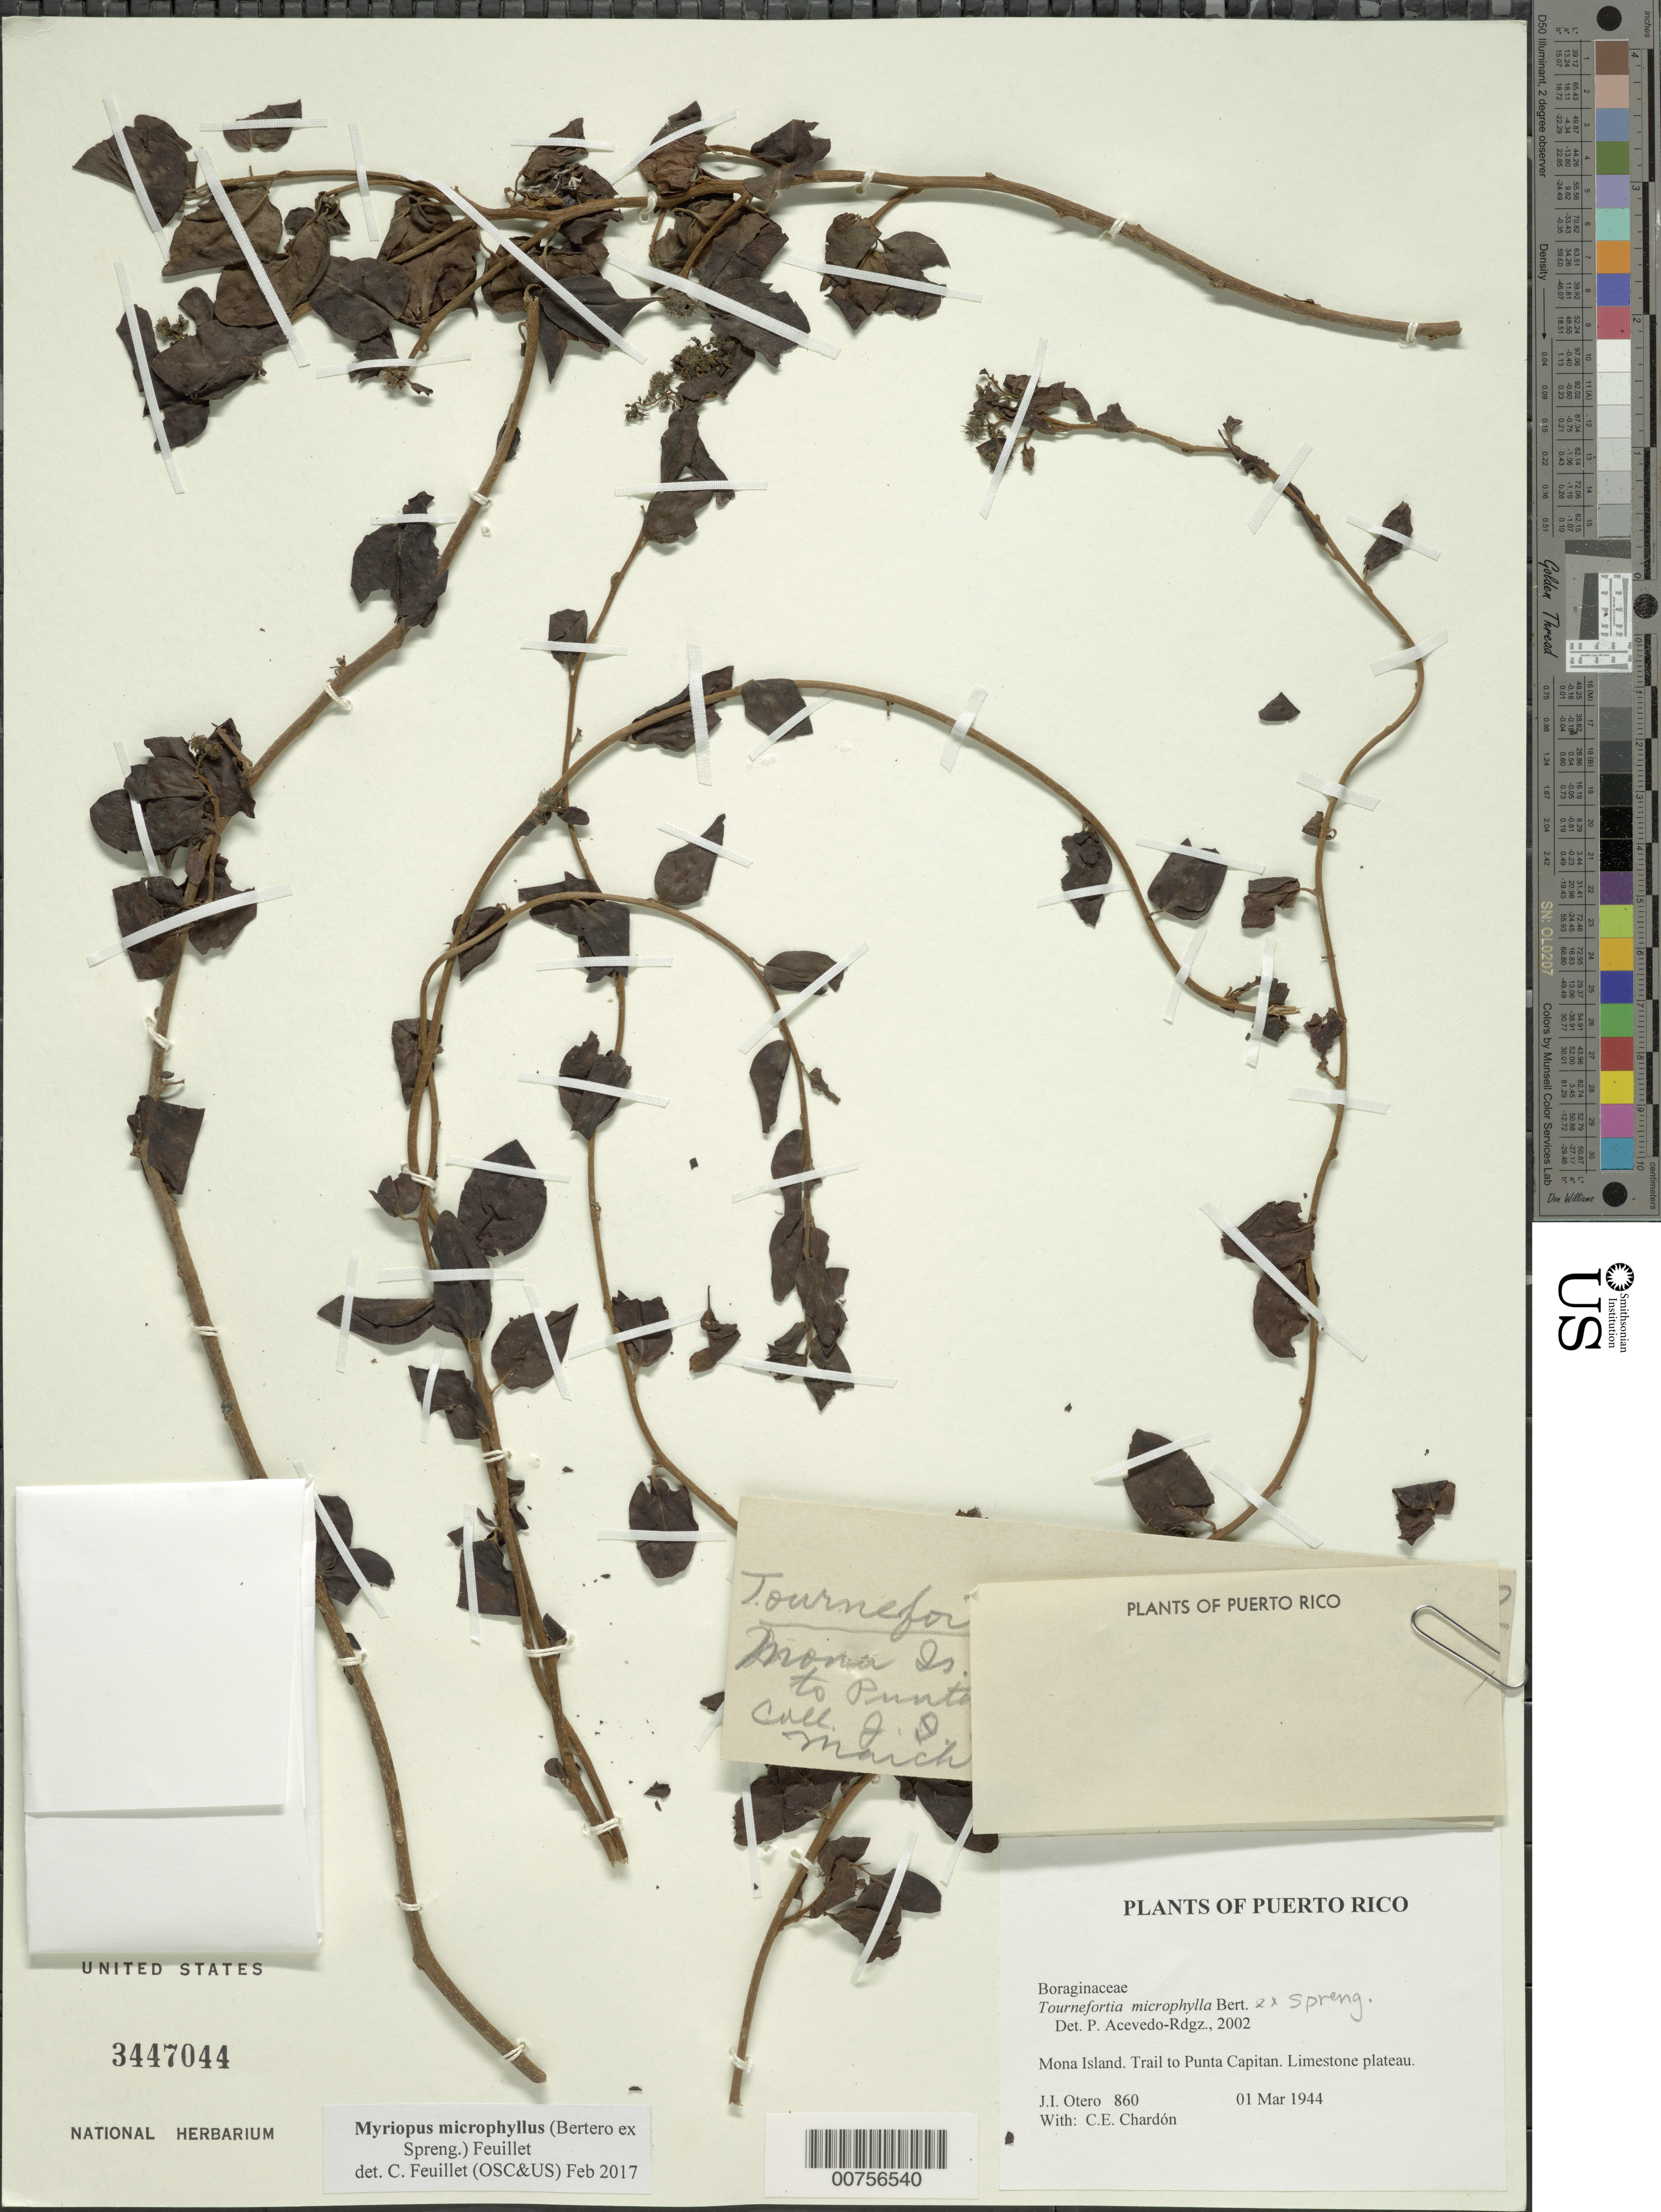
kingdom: Plantae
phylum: Tracheophyta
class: Magnoliopsida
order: Boraginales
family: Heliotropiaceae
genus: Myriopus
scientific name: Myriopus microphyllus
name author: (Bertero ex Spreng.) Feuillet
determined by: Feuillet, C.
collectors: J. Otero & C. E. Chardón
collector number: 860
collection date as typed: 01 Mar 1944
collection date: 1944-03-01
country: Puerto Rico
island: Mona I.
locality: Trail to Punta Capitan. Limestone plateau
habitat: Limestone plateau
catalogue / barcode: US 3447044